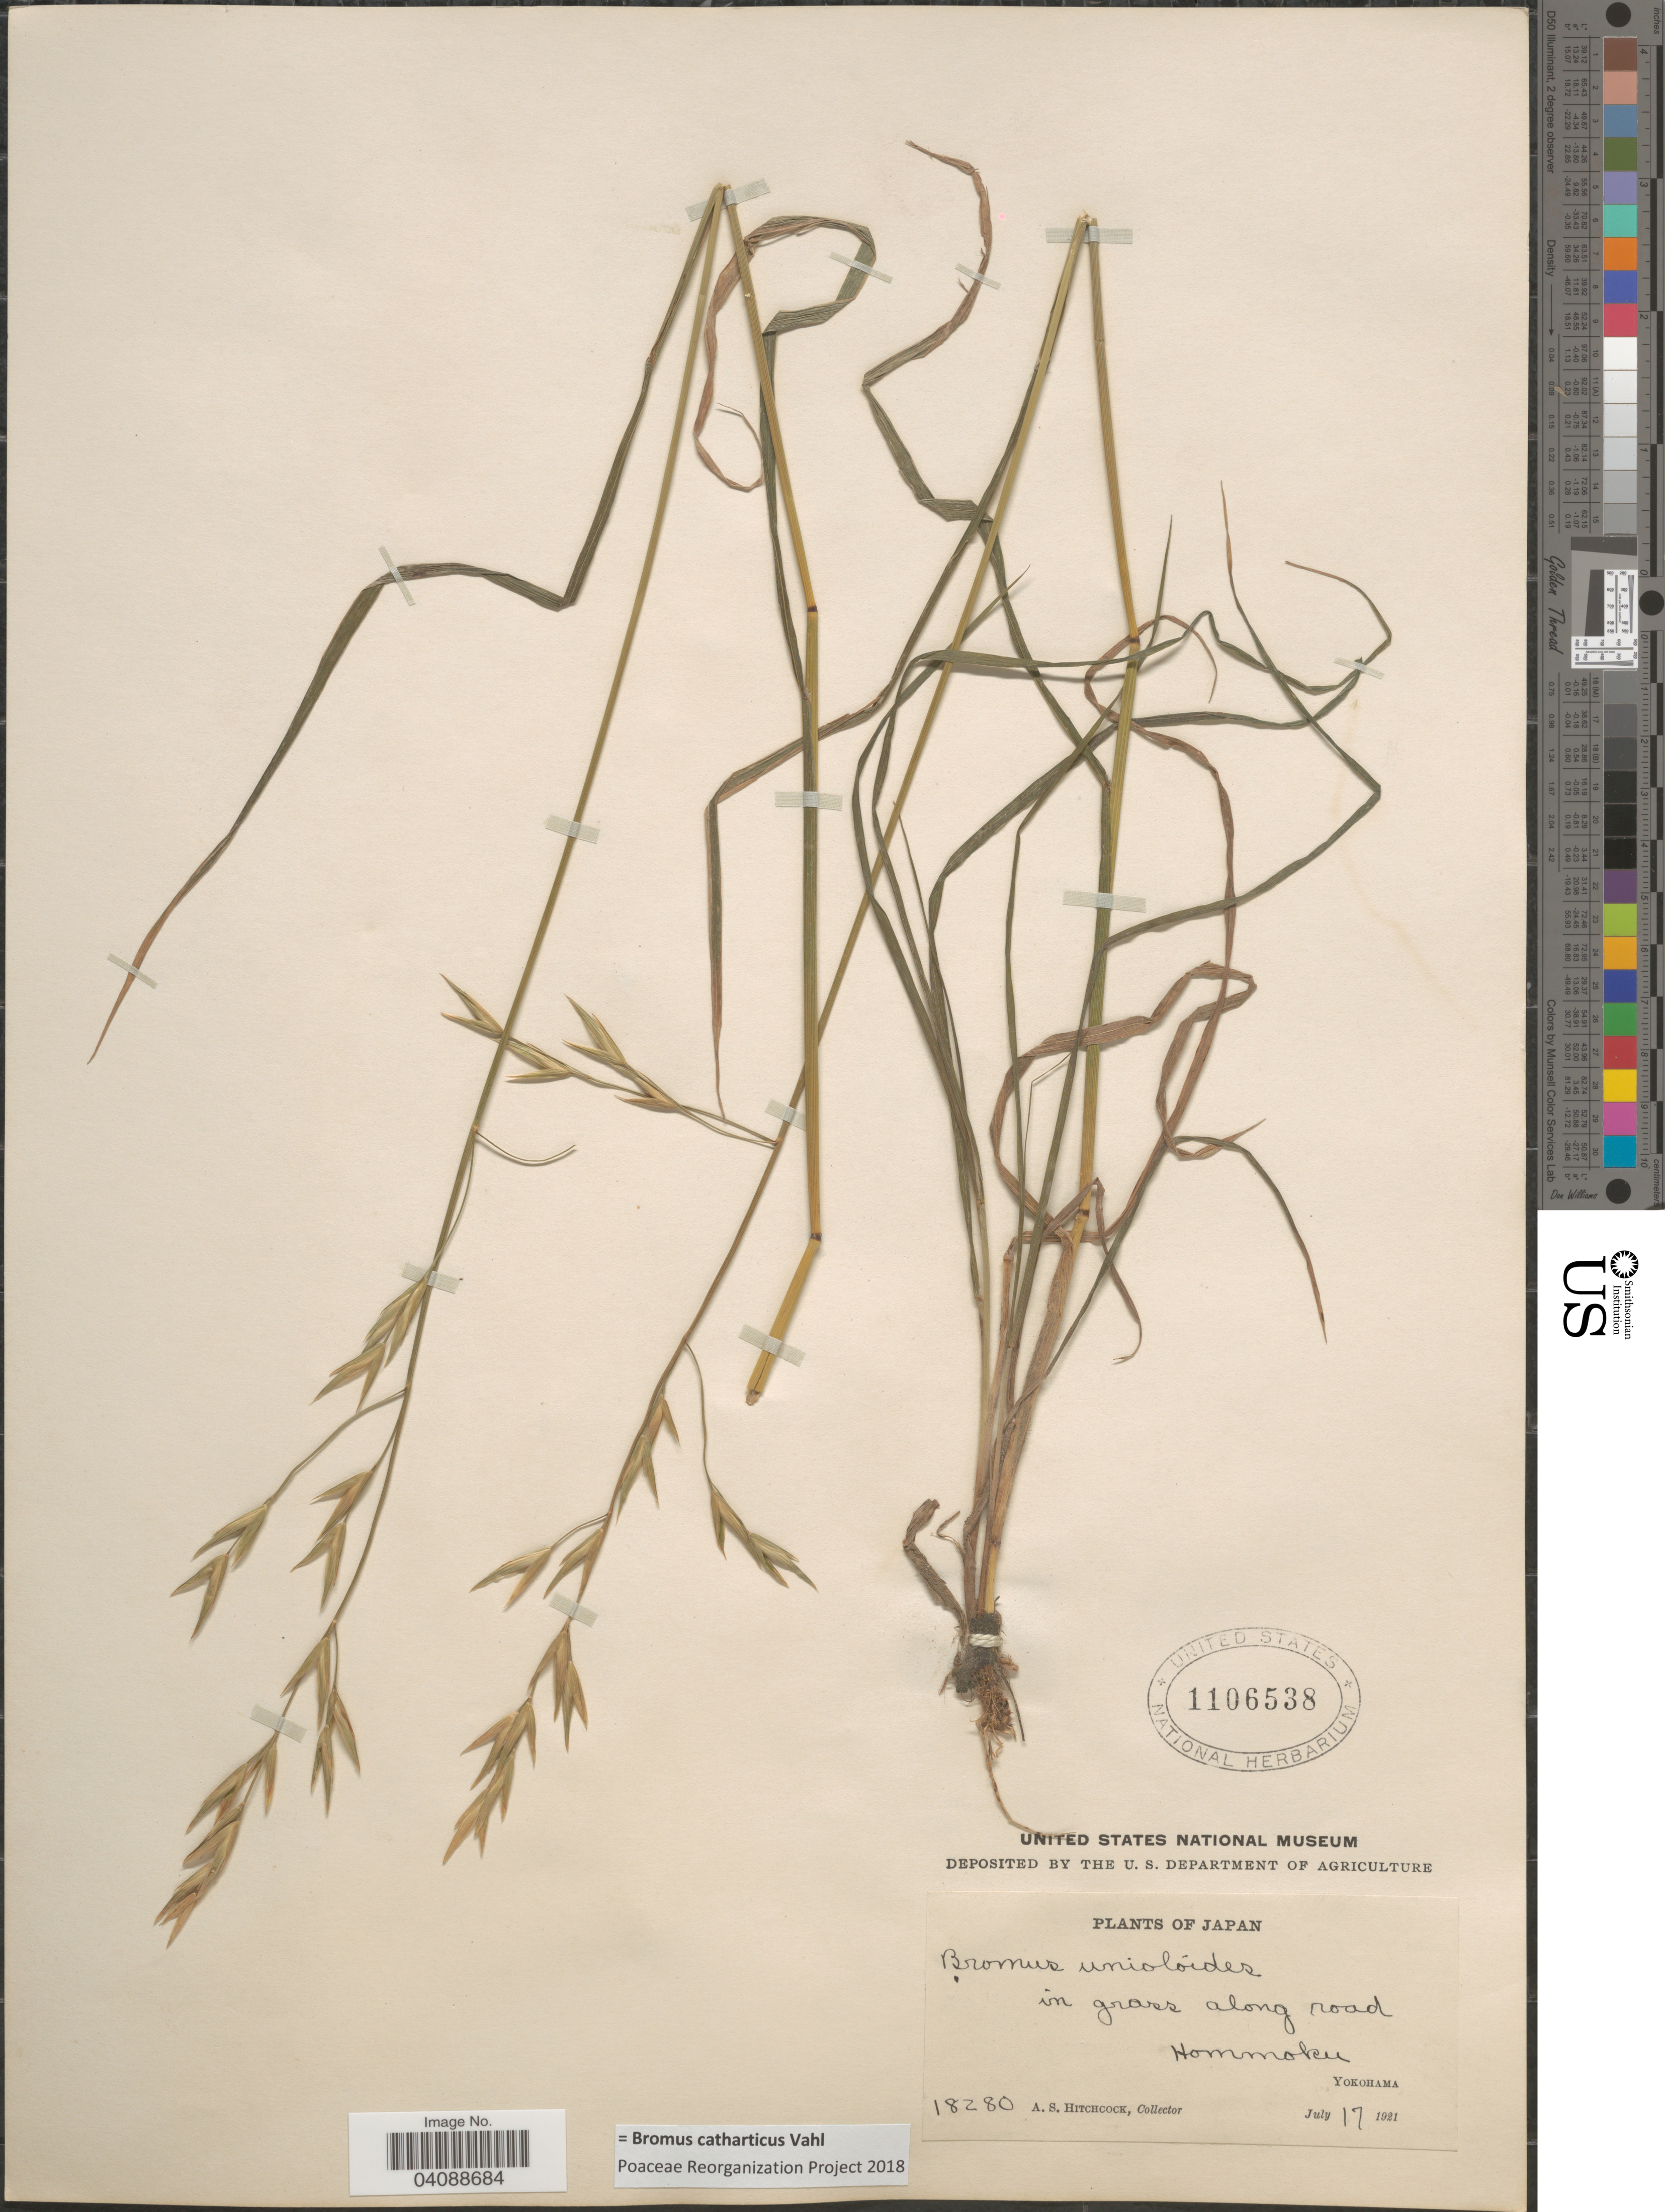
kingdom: Plantae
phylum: Tracheophyta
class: Liliopsida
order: Poales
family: Poaceae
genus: Bromus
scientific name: Bromus catharticus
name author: Vahl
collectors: A. S. Hitchcock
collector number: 18280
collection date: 1921-07-17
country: Japan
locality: In grass along road Hommoku. Yokohama.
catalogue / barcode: US 1106538